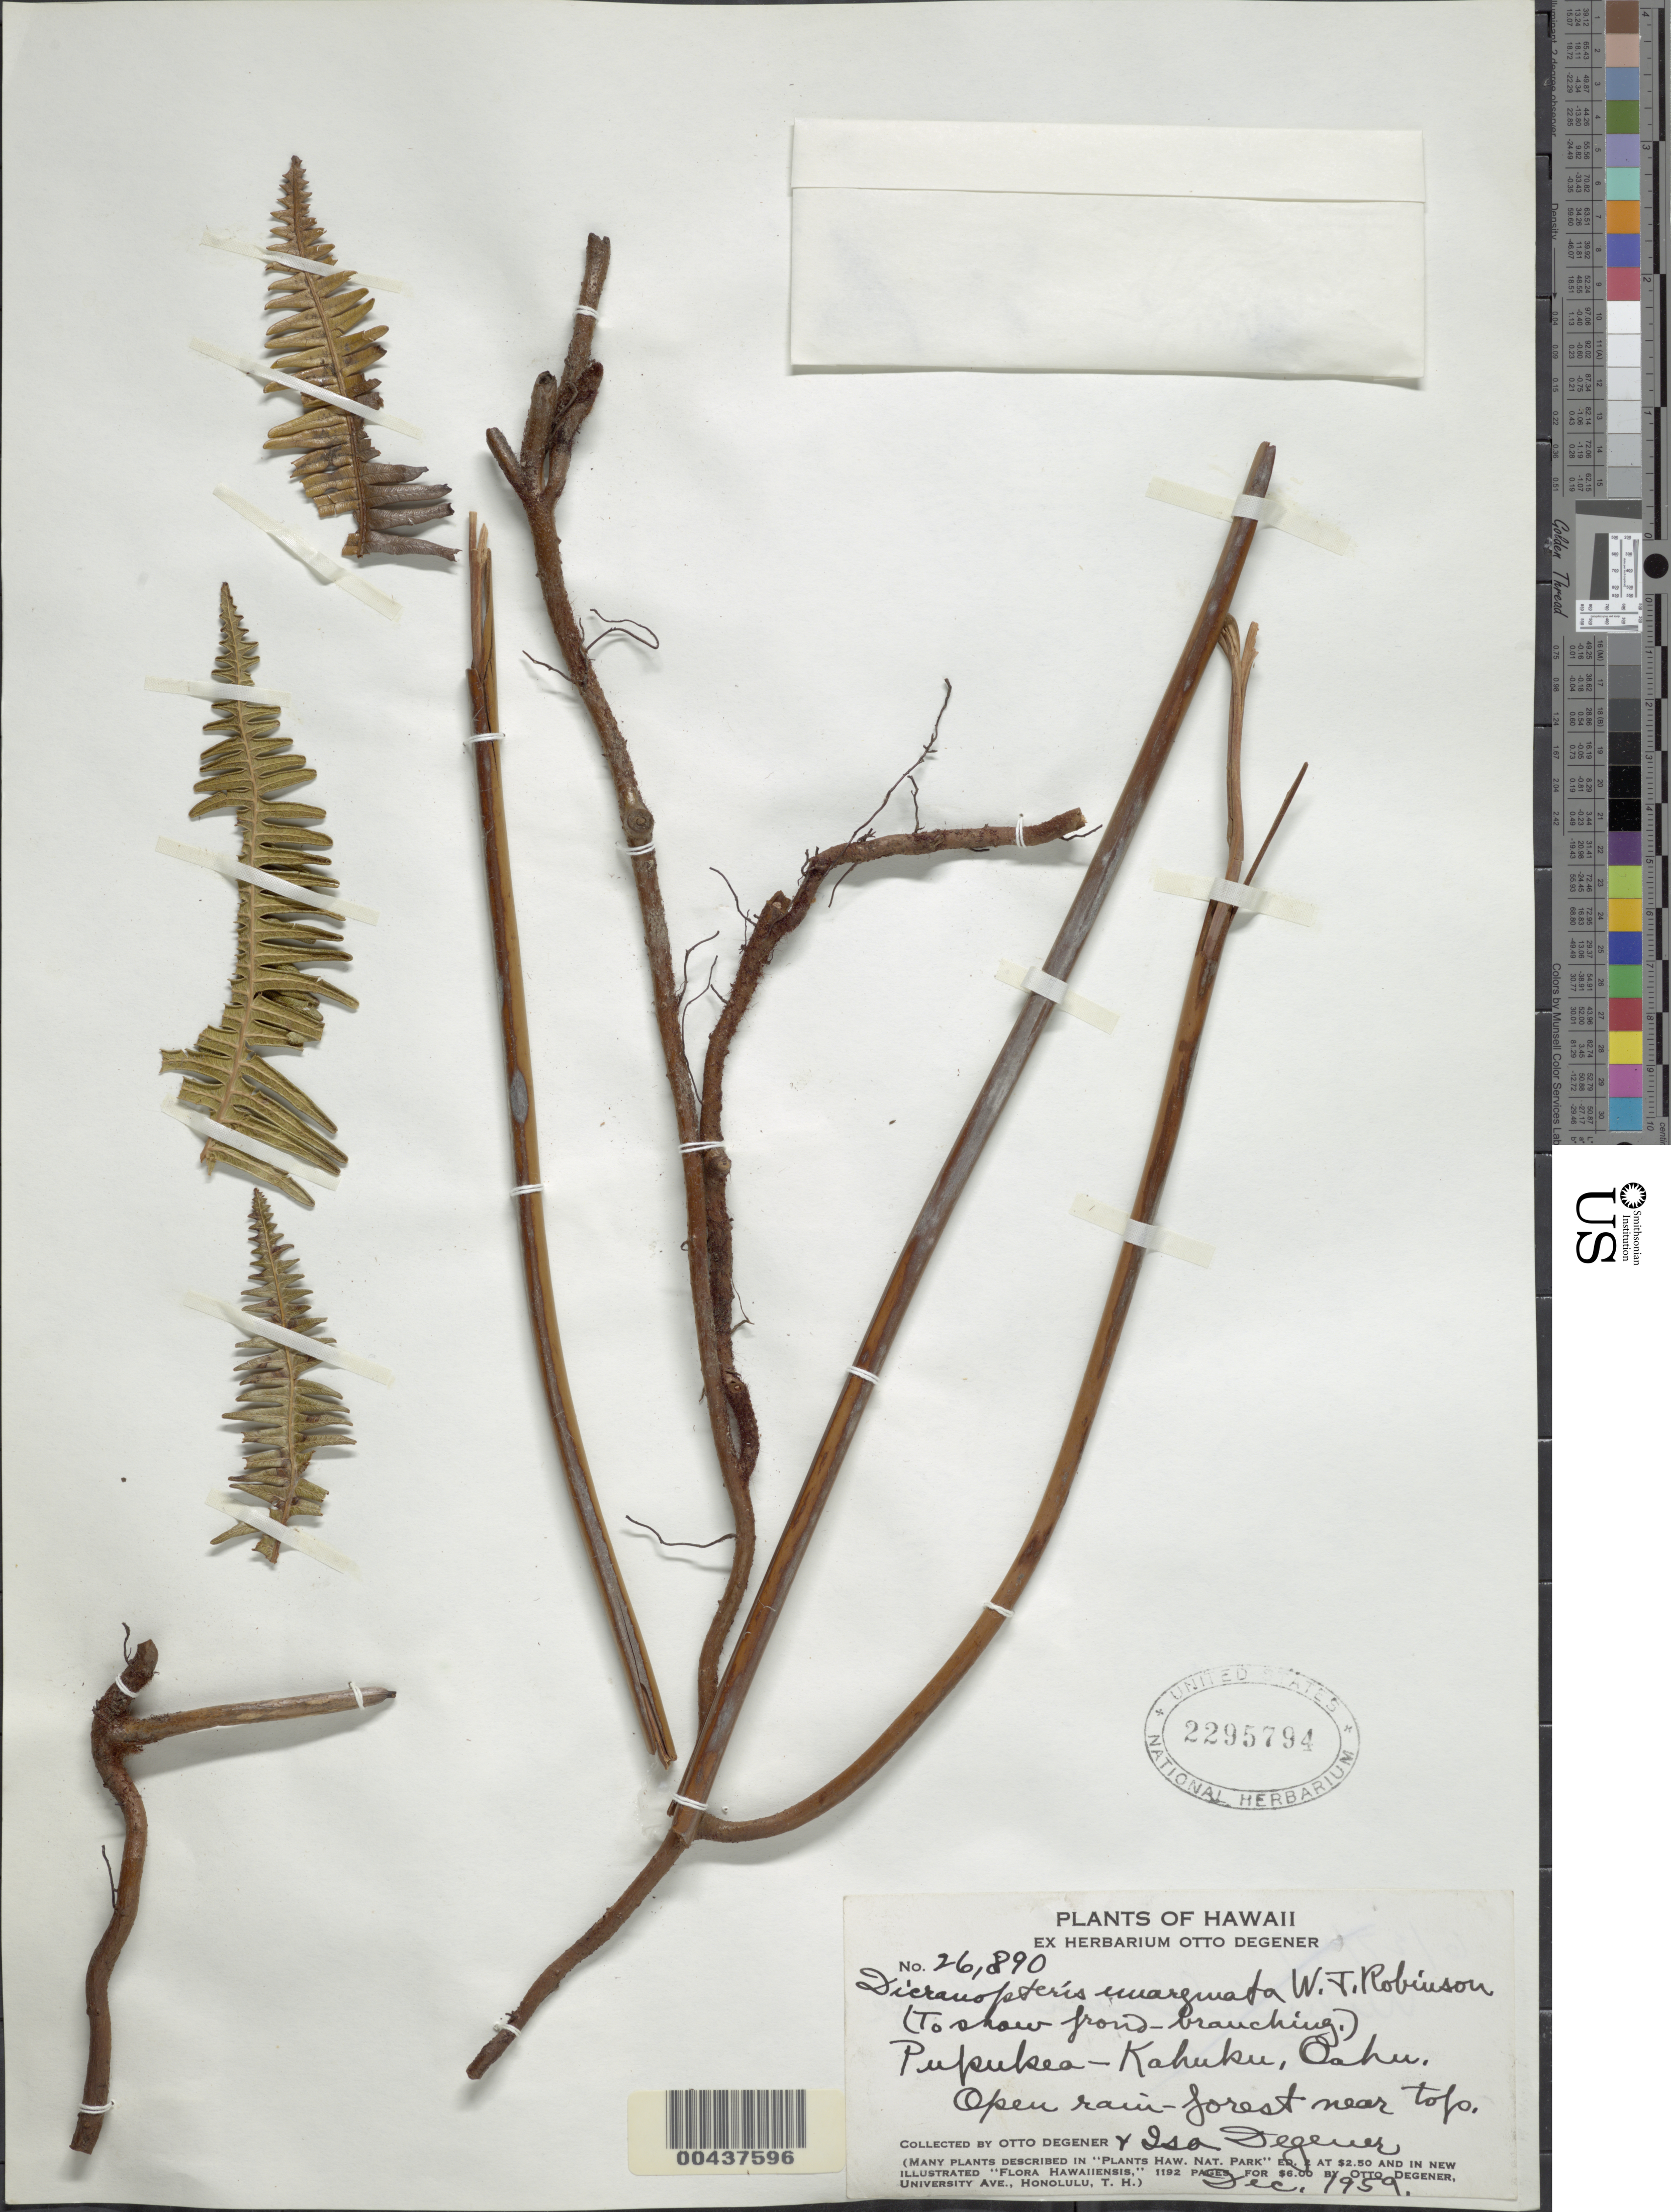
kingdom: Plantae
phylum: Tracheophyta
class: Polypodiopsida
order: Gleicheniales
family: Gleicheniaceae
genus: Dicranopteris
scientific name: Dicranopteris linearis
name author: (Burm. f.) Underw.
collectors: O. Degener & I. Degener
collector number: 26890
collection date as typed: Dec 1959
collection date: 1959-12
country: United States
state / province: Hawaii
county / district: Honolulu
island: Oahu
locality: Pupukea-Kahuku, Oahu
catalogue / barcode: US 2295794